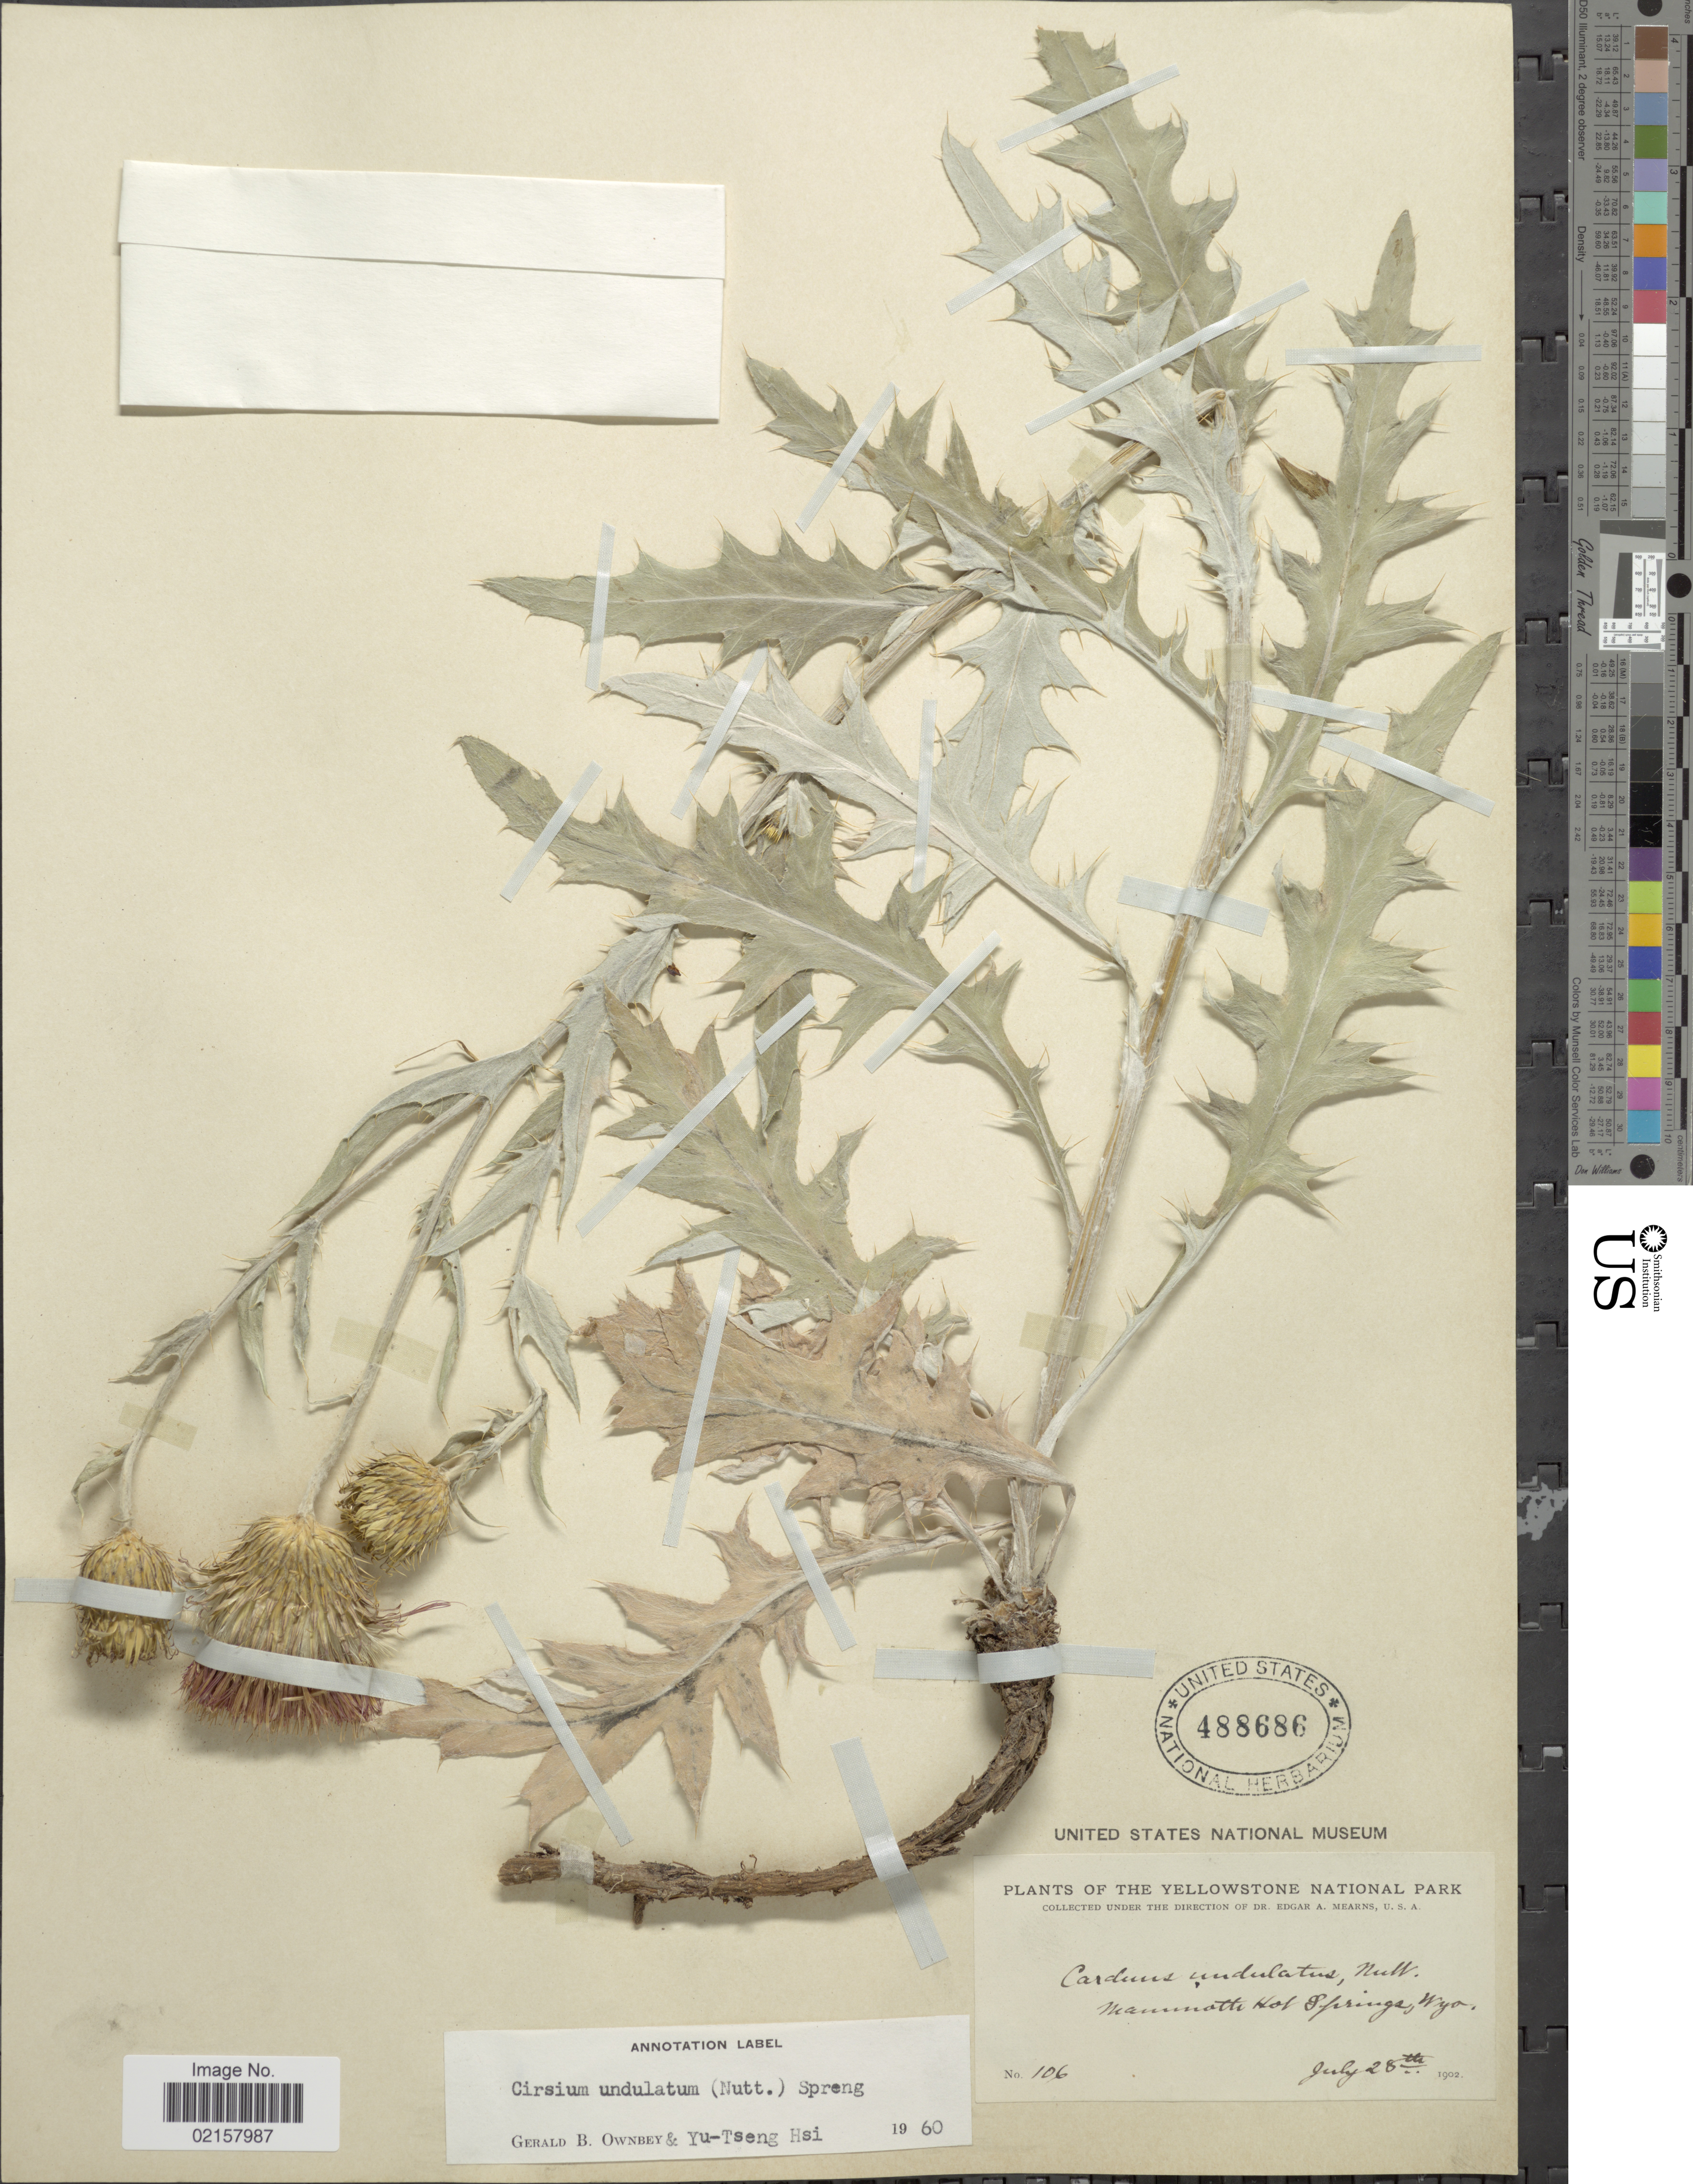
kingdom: Plantae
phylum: Tracheophyta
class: Magnoliopsida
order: Asterales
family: Asteraceae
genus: Cirsium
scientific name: Cirsium undulatum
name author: (Nutt.) Spreng.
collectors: E. A. Mearns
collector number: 106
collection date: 1902-07-28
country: United States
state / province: Wyoming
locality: Yellowstone National Park, Mammoth Hot Springs.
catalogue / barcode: US 488686